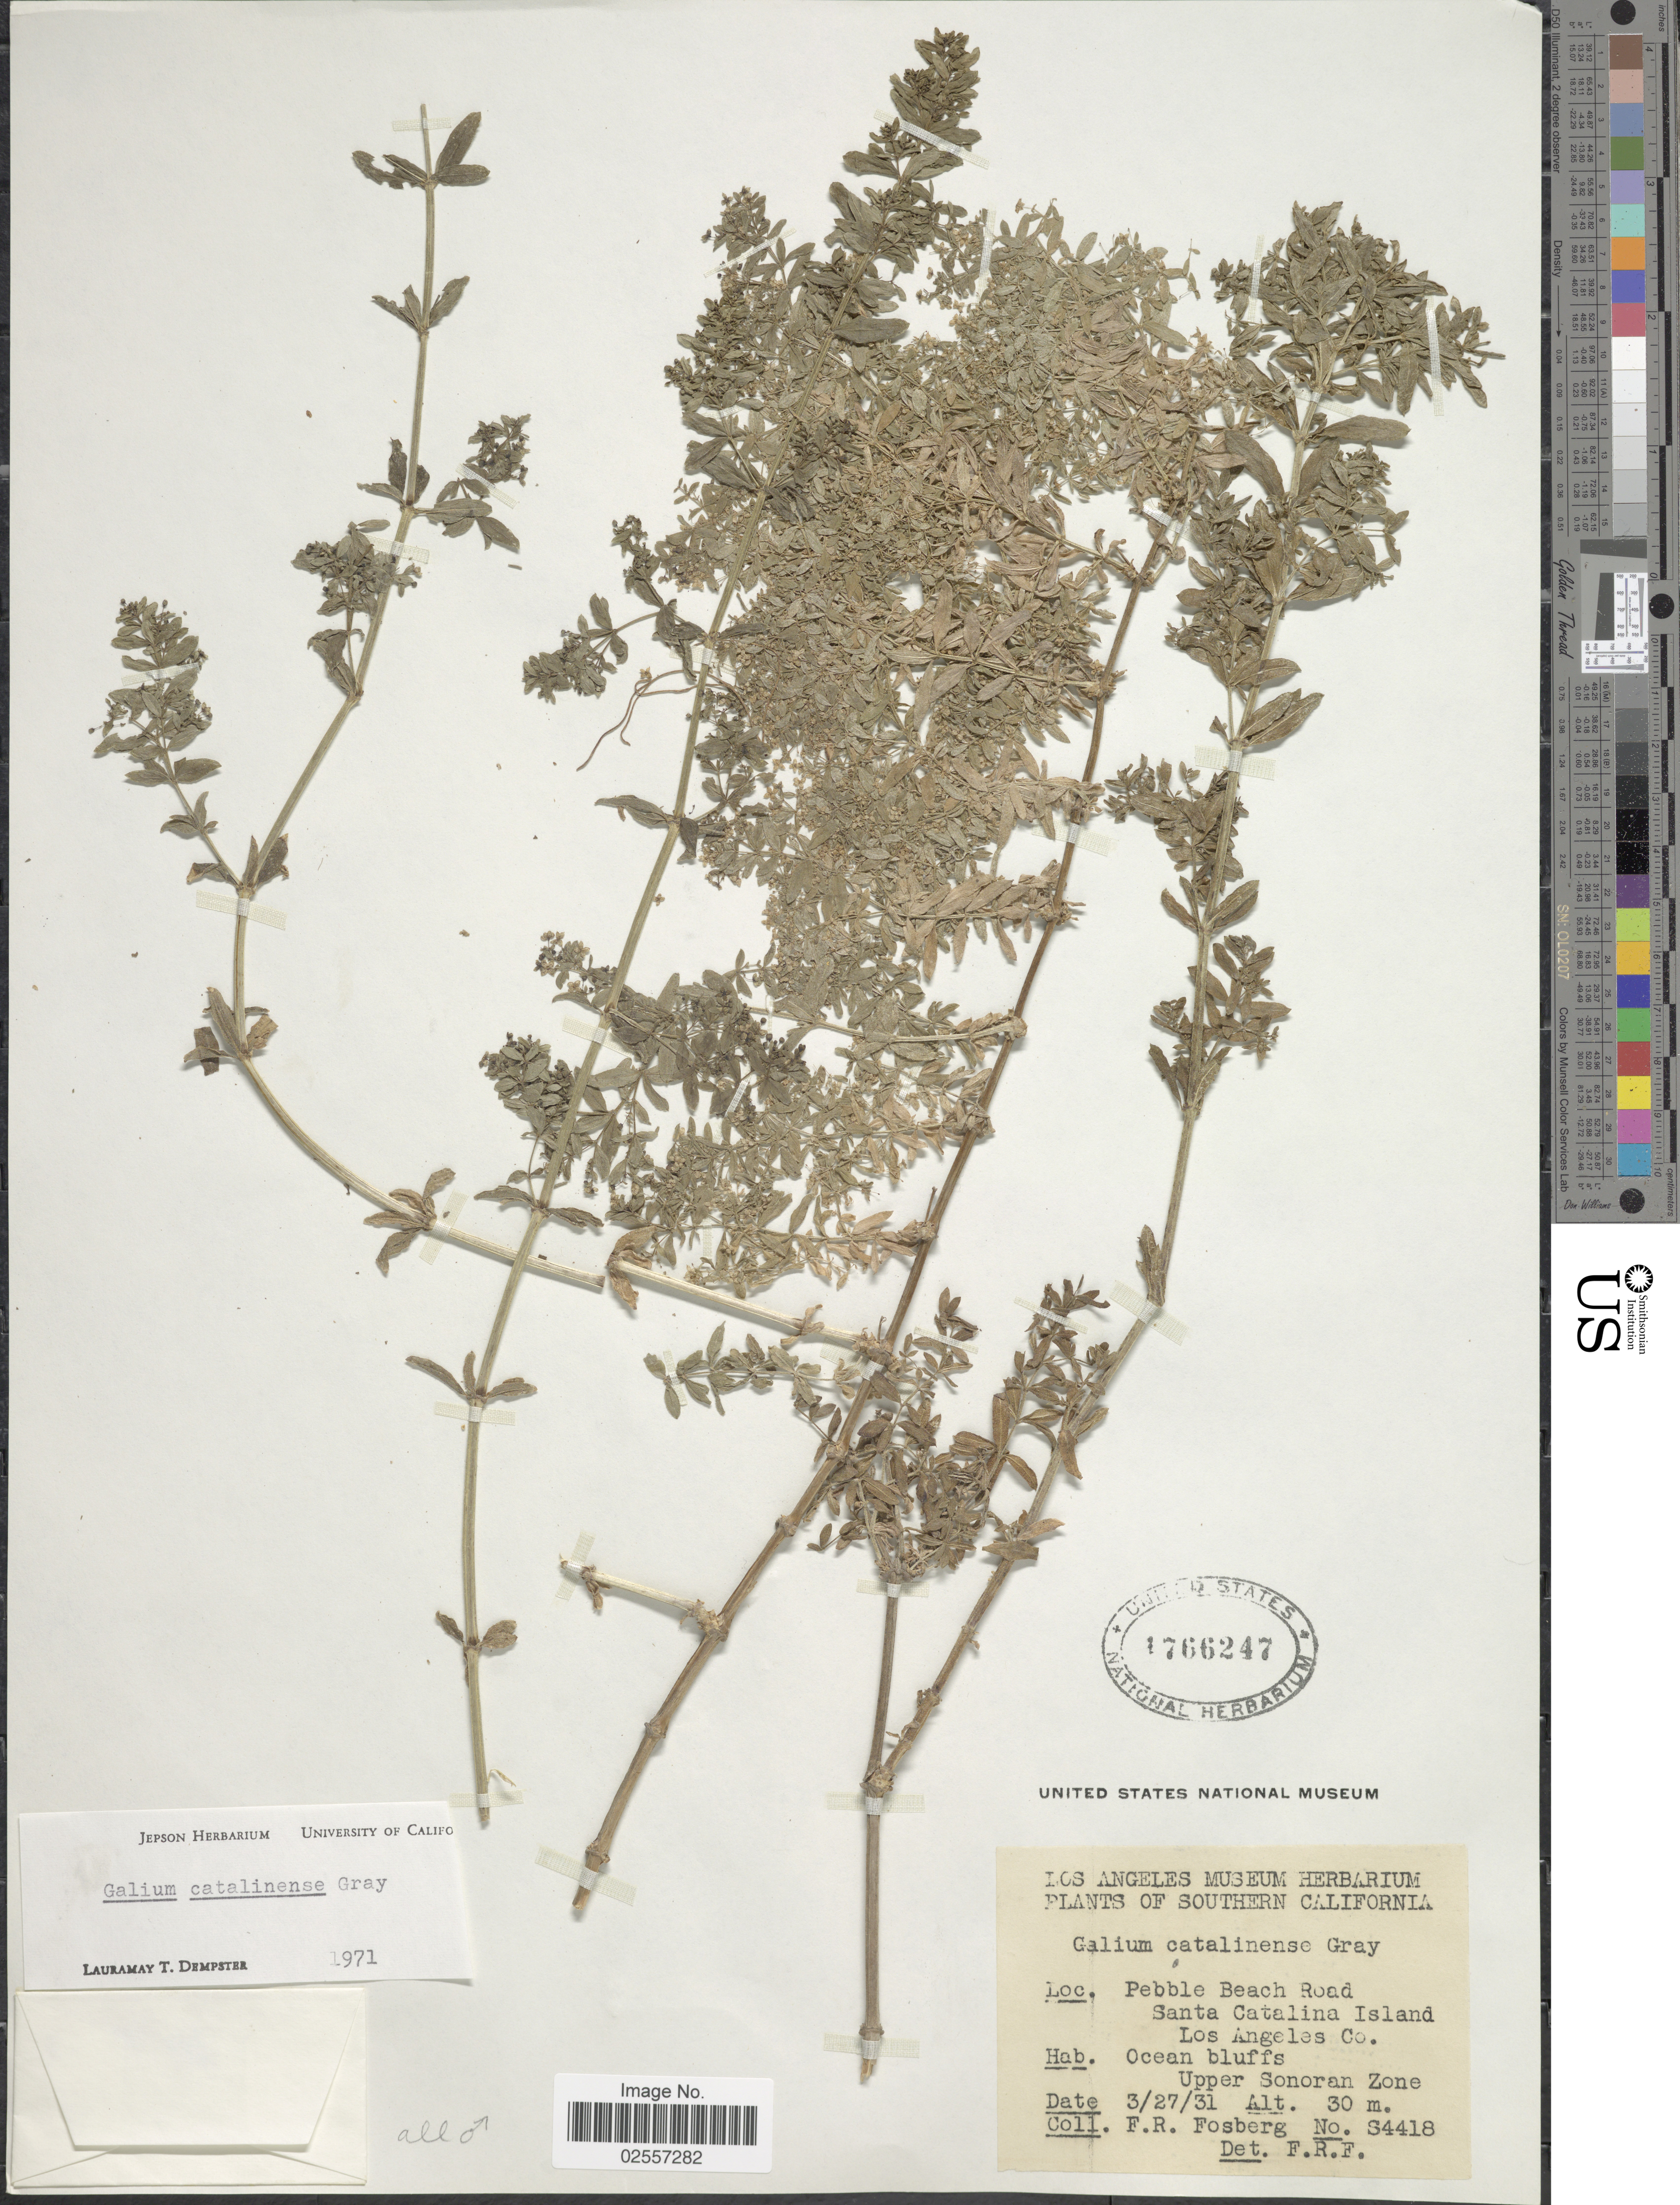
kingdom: Plantae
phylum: Tracheophyta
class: Magnoliopsida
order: Gentianales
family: Rubiaceae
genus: Galium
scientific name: Galium catalinense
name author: A. Gray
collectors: F. R. Fosberg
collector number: S4418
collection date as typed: Transcribed d/m/y: 27/3/31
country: United States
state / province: California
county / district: Los Angeles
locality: Southern California. Pebble Beach Road. Santa Catalina Island. Los Angeles Co. Upper Sonoran Zone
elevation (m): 30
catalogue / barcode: US 1766247